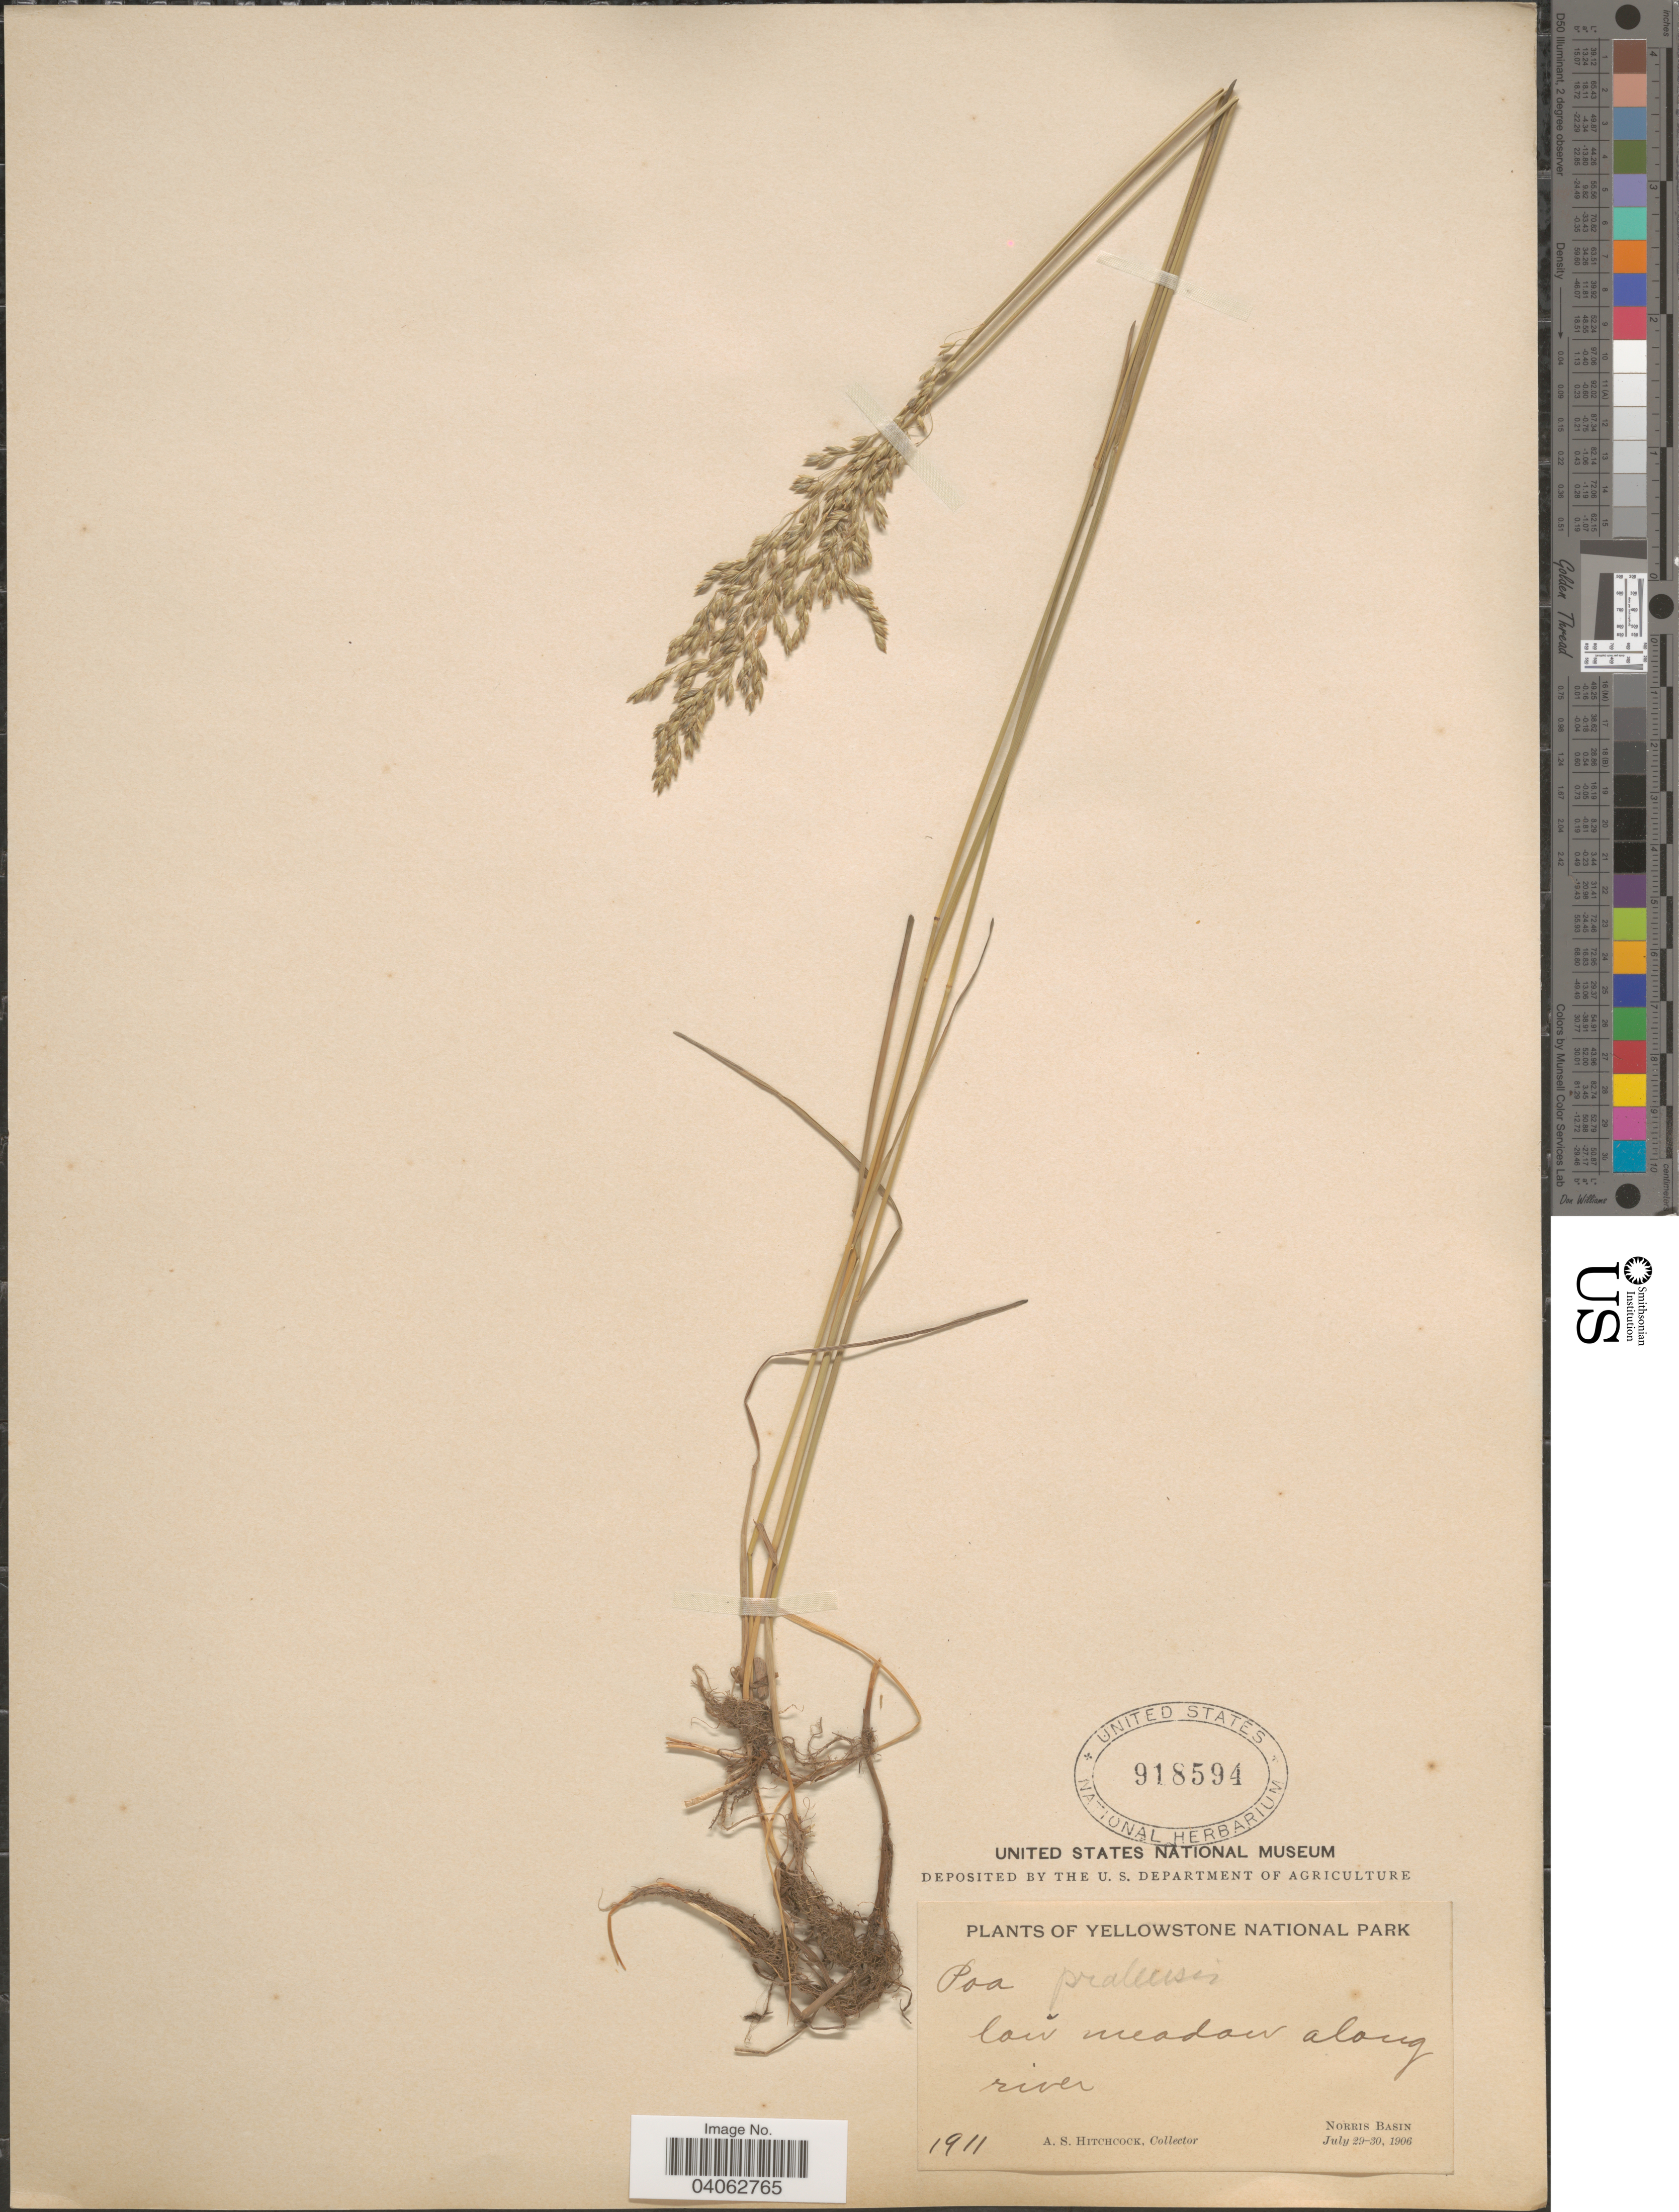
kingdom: Plantae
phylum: Tracheophyta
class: Liliopsida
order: Poales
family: Poaceae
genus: Poa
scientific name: Poa pratensis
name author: L.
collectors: A. S. Hitchcock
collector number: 1911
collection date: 1906-07-29/1906-07-30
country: United States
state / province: Wyoming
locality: Yellowstone National Park. Low meadow along river. Norris Basin.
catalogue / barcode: US 918594